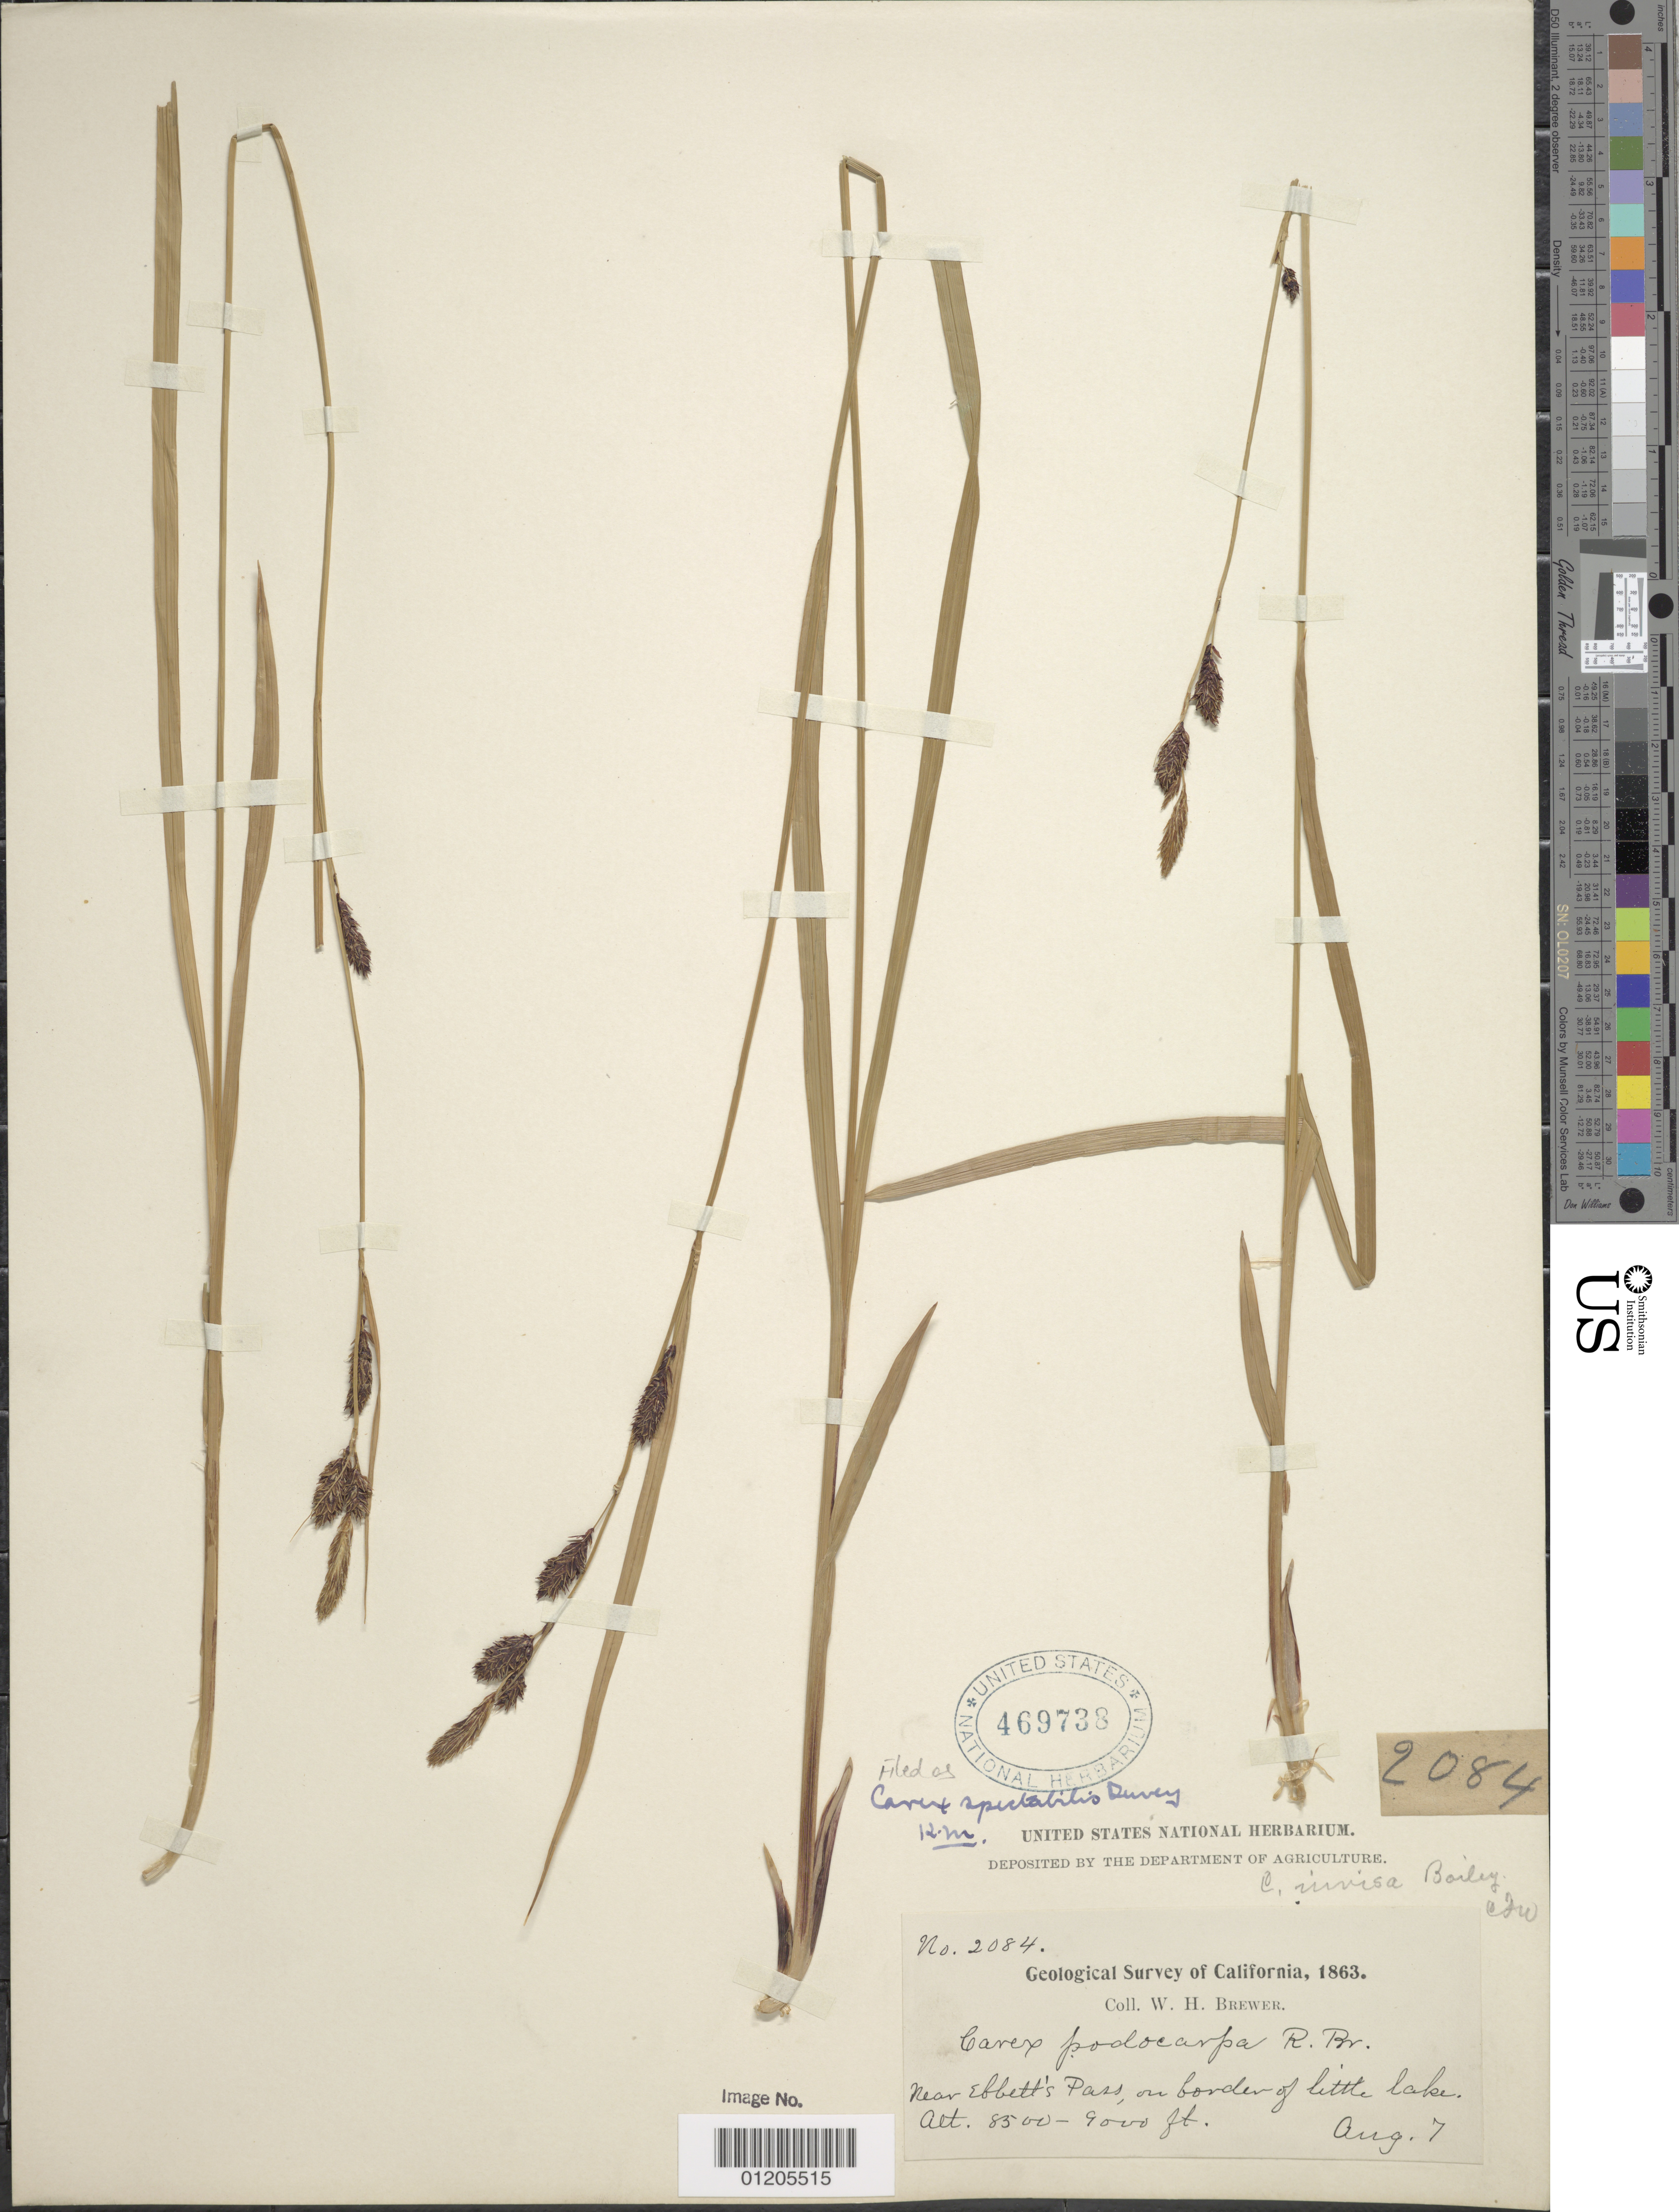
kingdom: Plantae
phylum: Tracheophyta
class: Liliopsida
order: Poales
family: Cyperaceae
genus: Carex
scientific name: Carex spectabilis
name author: Dewey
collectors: W. H. Brewer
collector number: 2084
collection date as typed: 07 Aug 1863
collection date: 1863-08-07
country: United States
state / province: California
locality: Near Ebbett's Pass, on border of little lake.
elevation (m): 2591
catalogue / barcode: US 469738